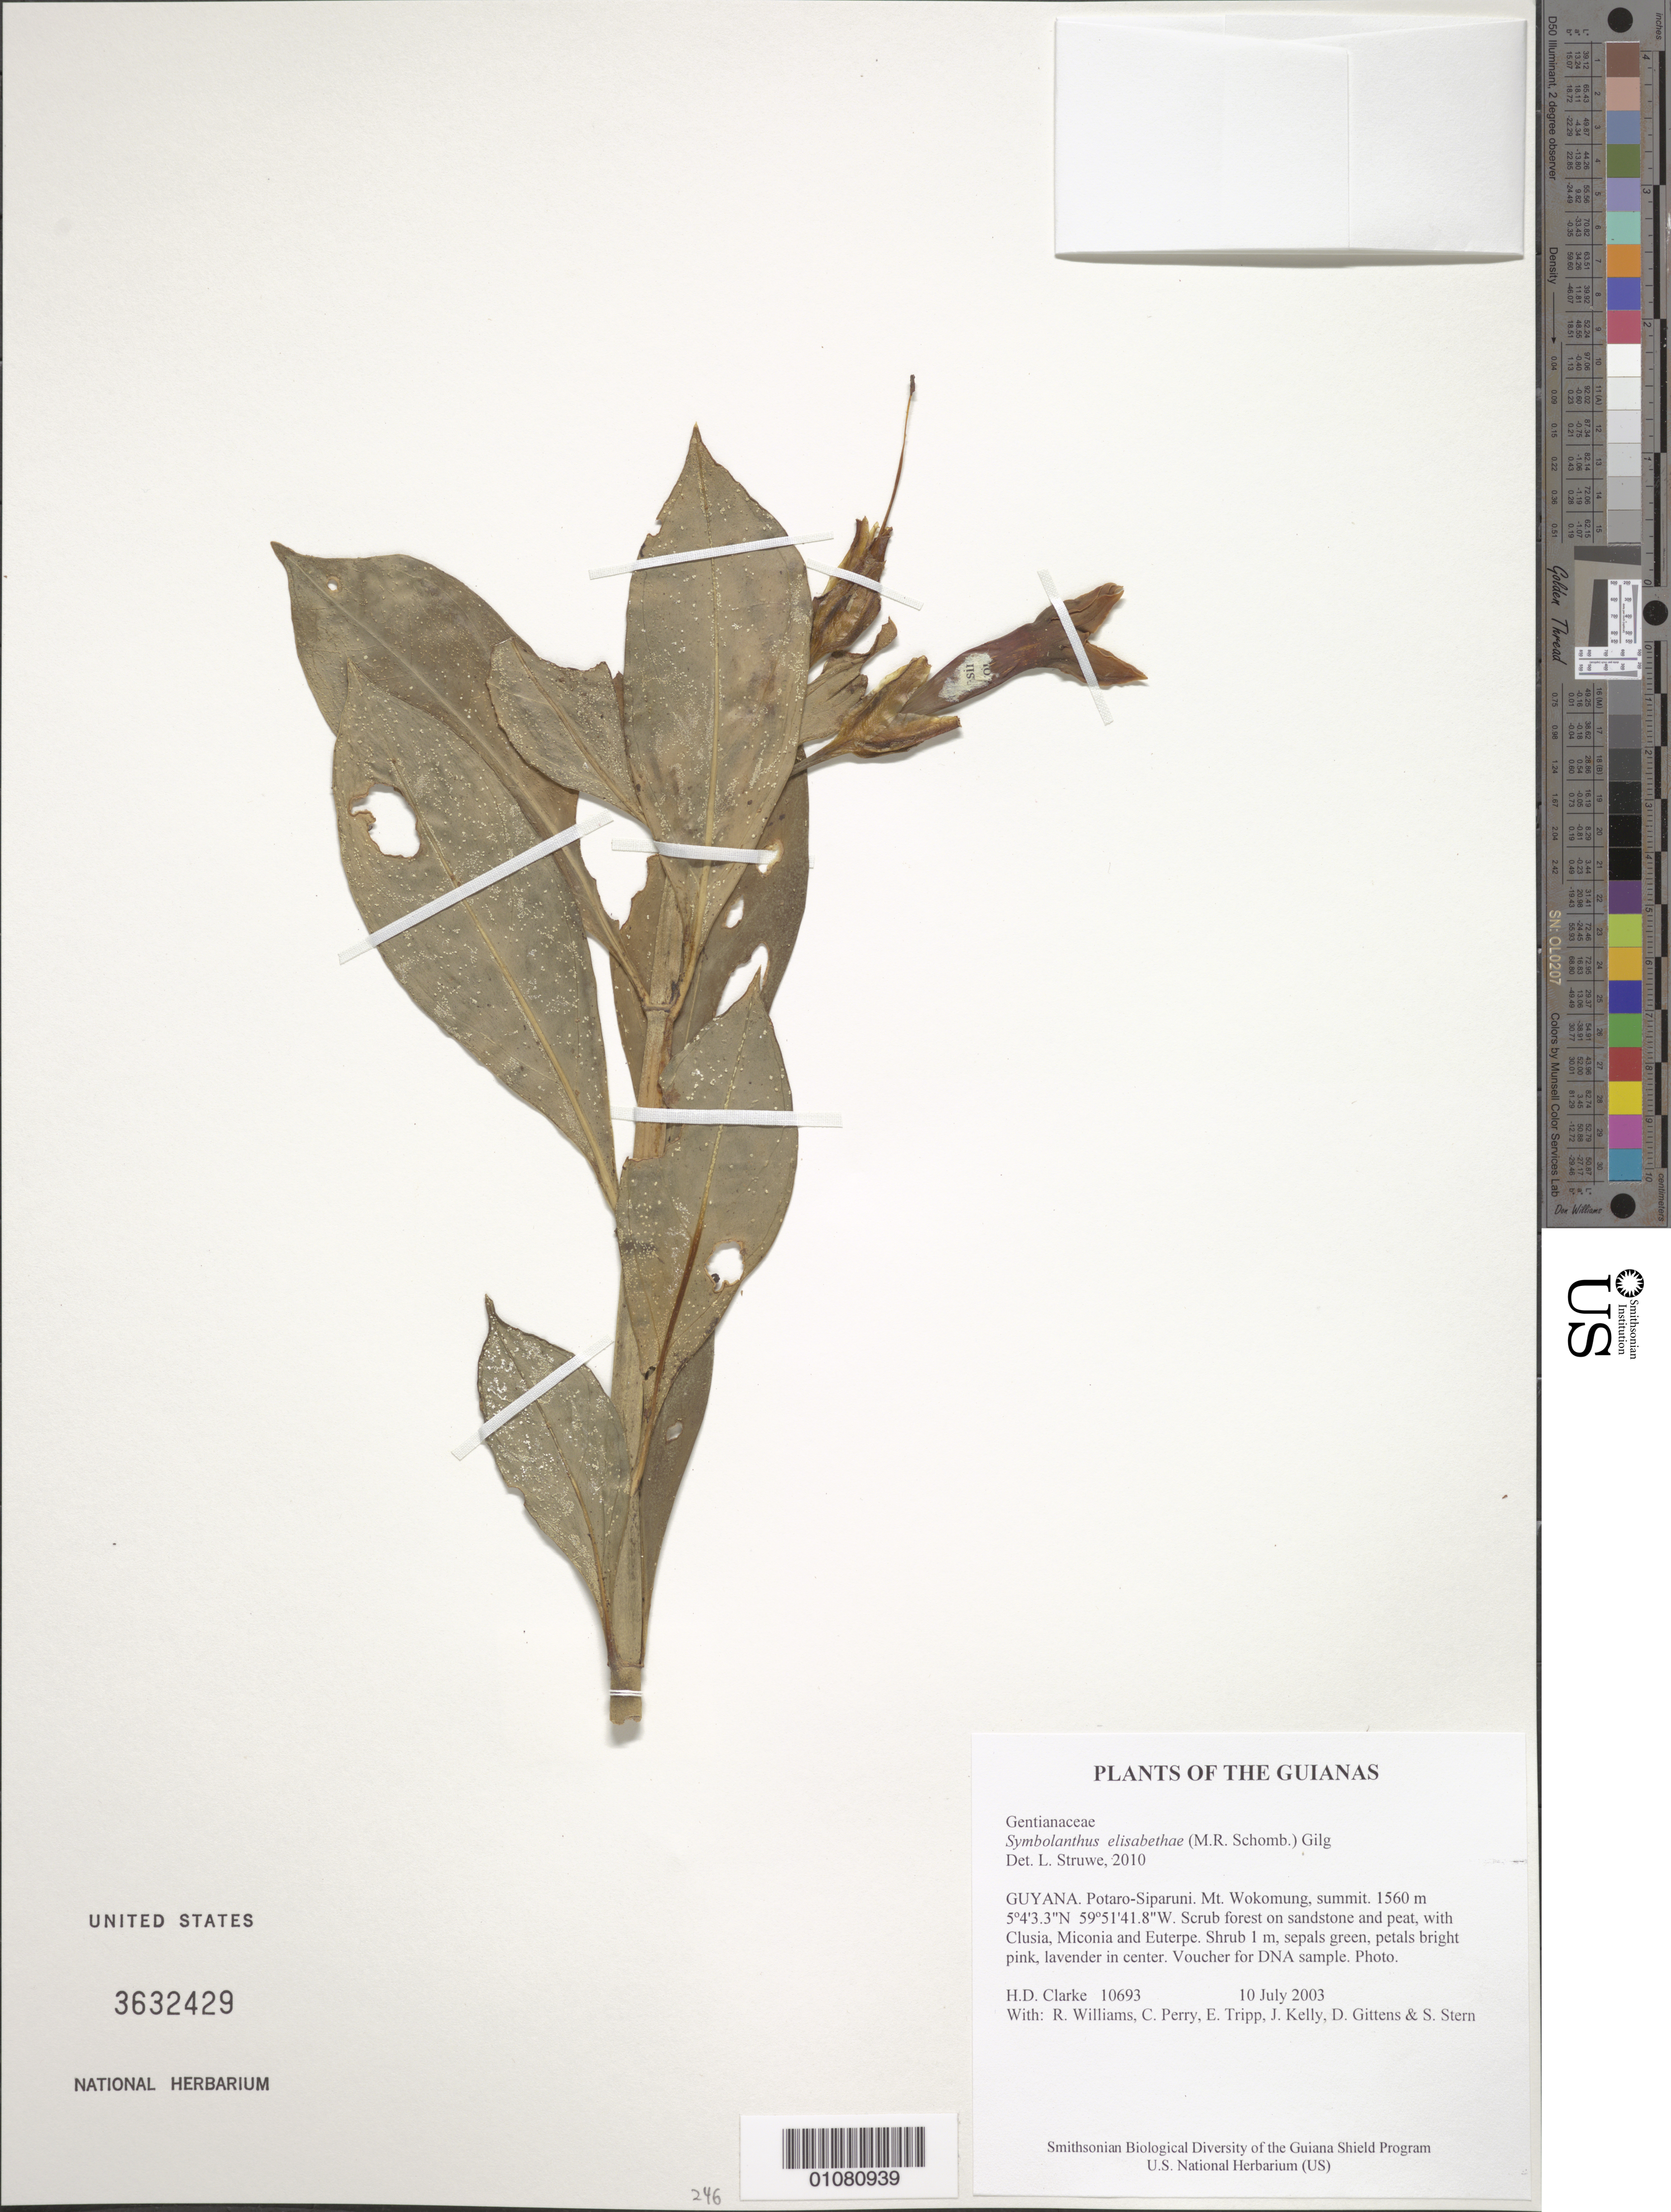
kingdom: Plantae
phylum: Tracheophyta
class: Magnoliopsida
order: Gentianales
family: Gentianaceae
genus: Symbolanthus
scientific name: Symbolanthus elisabethae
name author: (M.R. Schomb.) Gilg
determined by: Struwe, L.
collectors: H. D. Clarke, R. Williams, C. Perry, E. Tripp, J. Kelly, D. Gittens & S. R. Stern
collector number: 10693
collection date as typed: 10 July 2003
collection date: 2003-07-10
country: Guyana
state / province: Potaro-Siparuni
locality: Mt. Wokomung, summit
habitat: Scrub forest on sandstone and peat, with Clusia, Miconia and Euterpe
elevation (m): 1560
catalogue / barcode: US 3632429